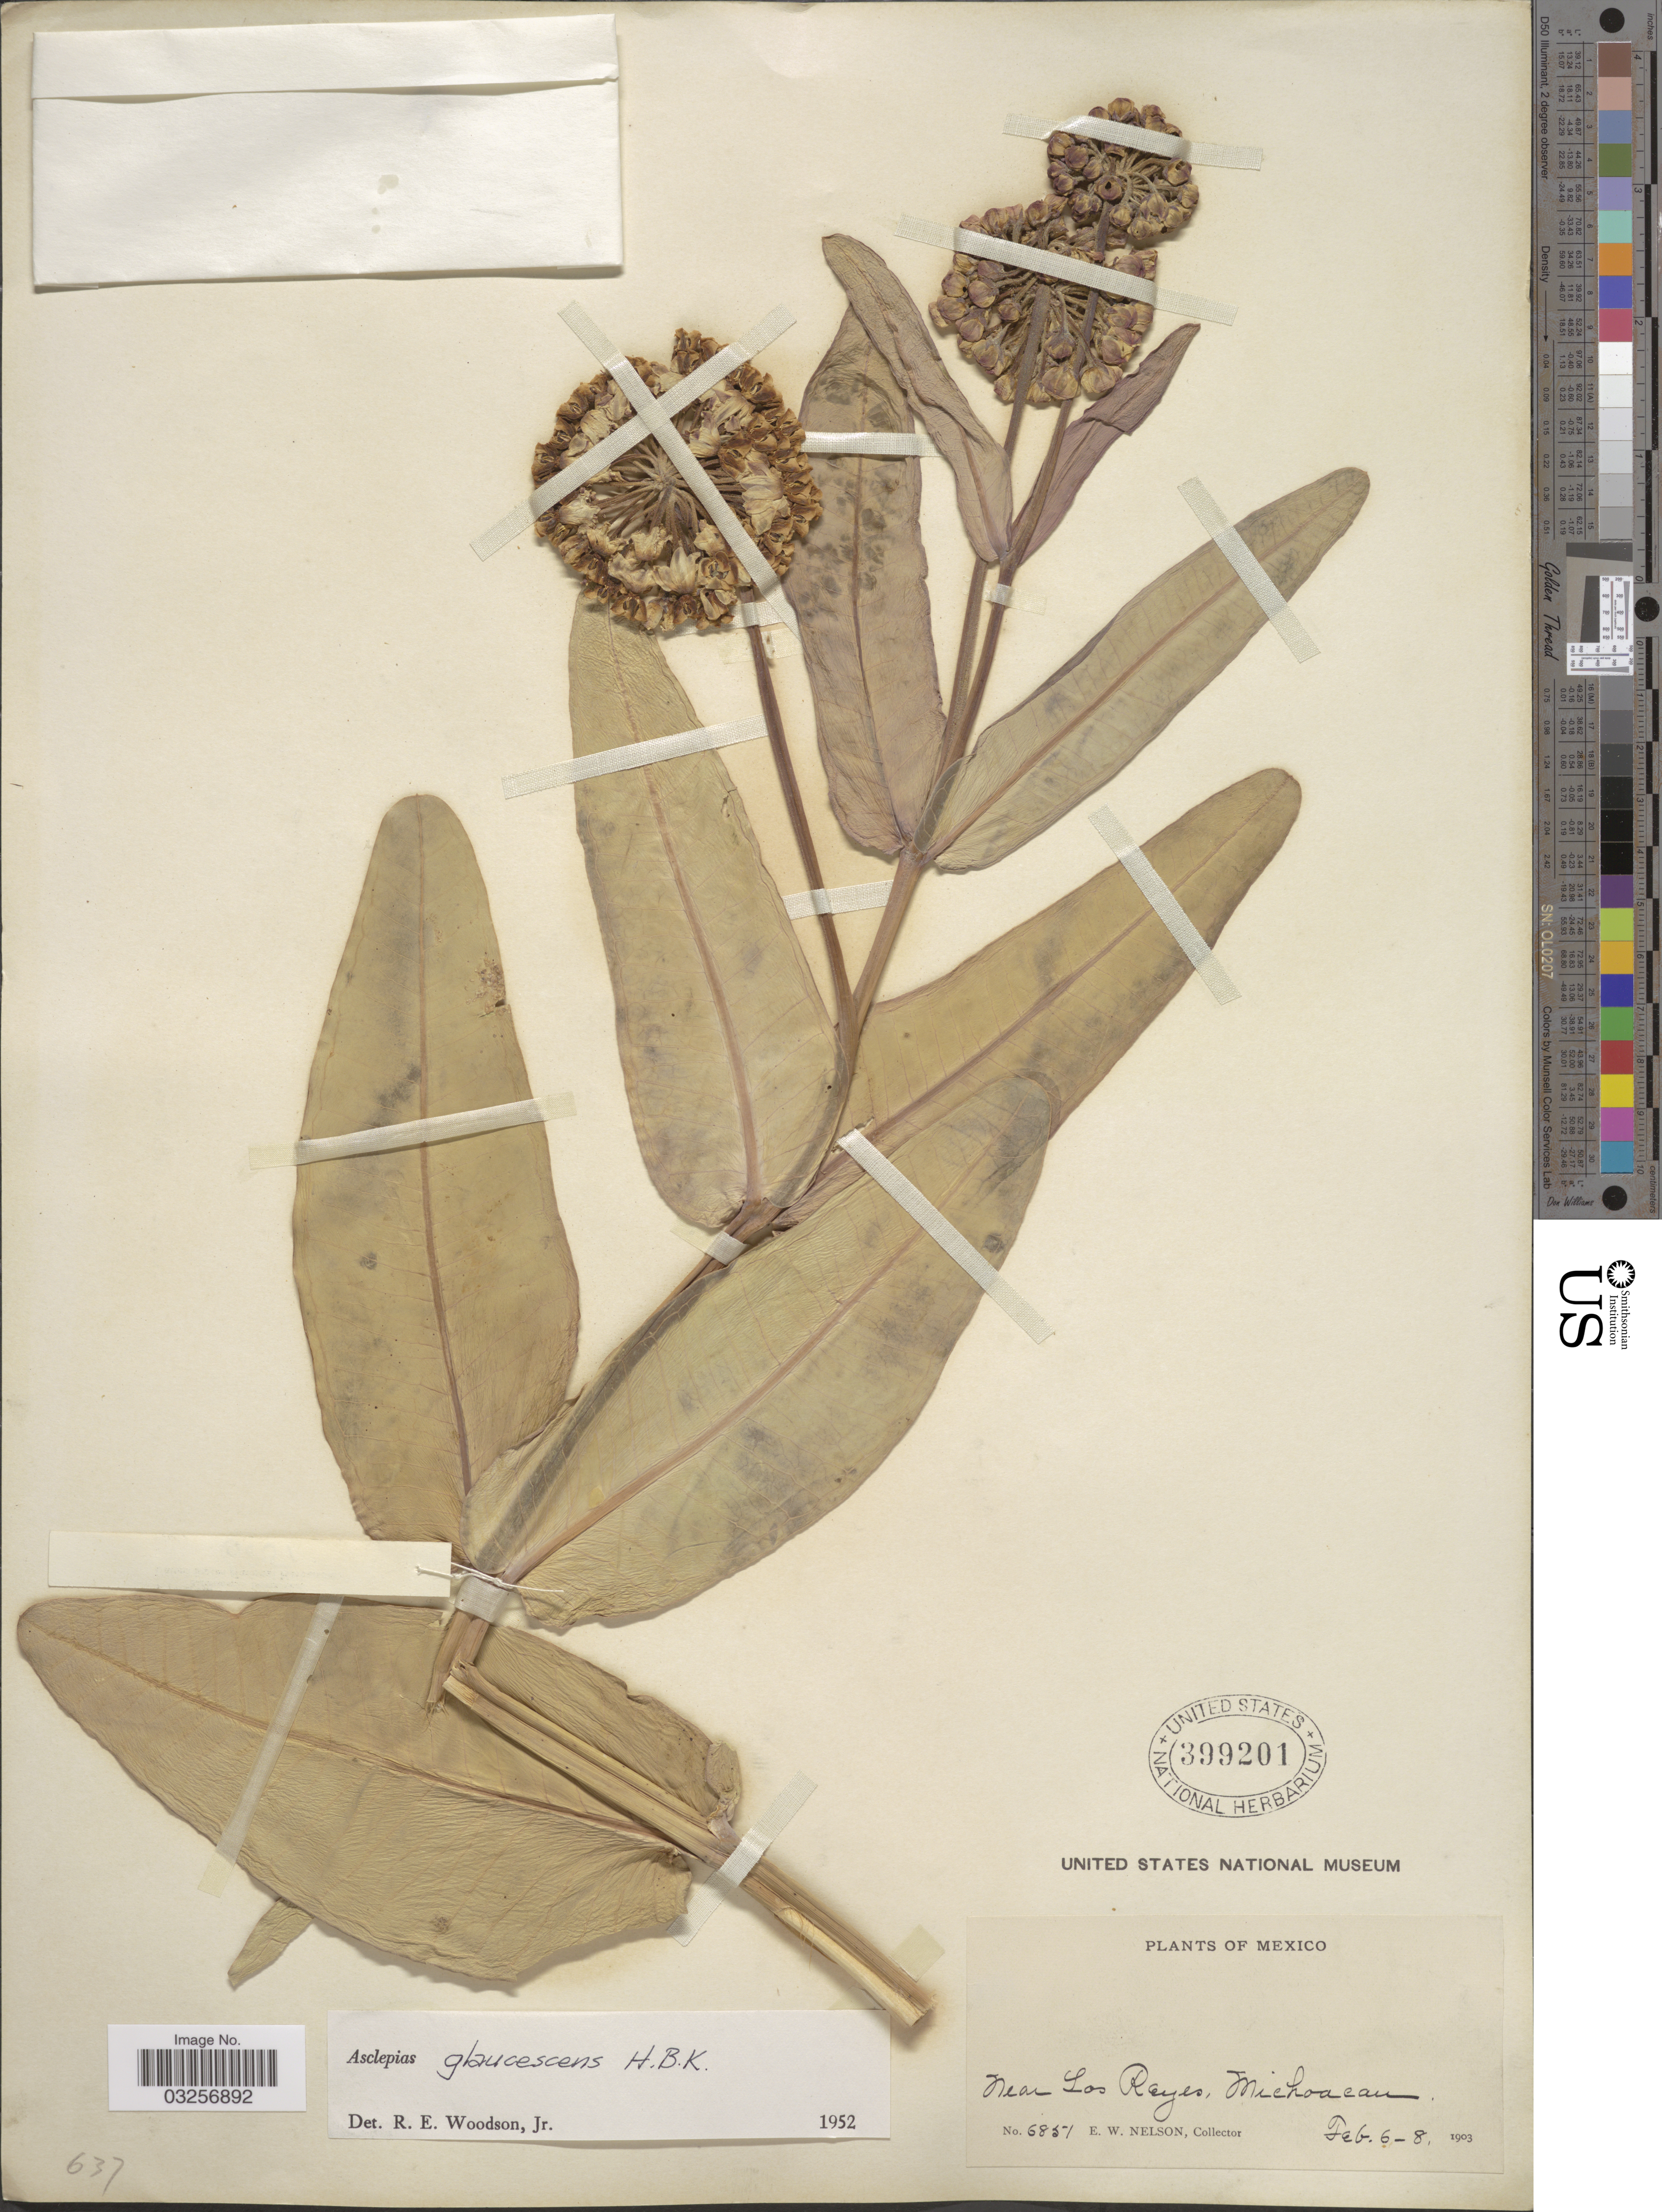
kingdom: Plantae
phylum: Tracheophyta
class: Magnoliopsida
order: Gentianales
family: Apocynaceae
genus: Asclepias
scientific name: Asclepias glaucescens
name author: Kunth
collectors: E. W. Nelson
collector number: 6851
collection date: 1903-02-06/1903-02-08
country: Mexico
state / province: Michoacán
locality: Near Los Reyes.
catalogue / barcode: US 399201